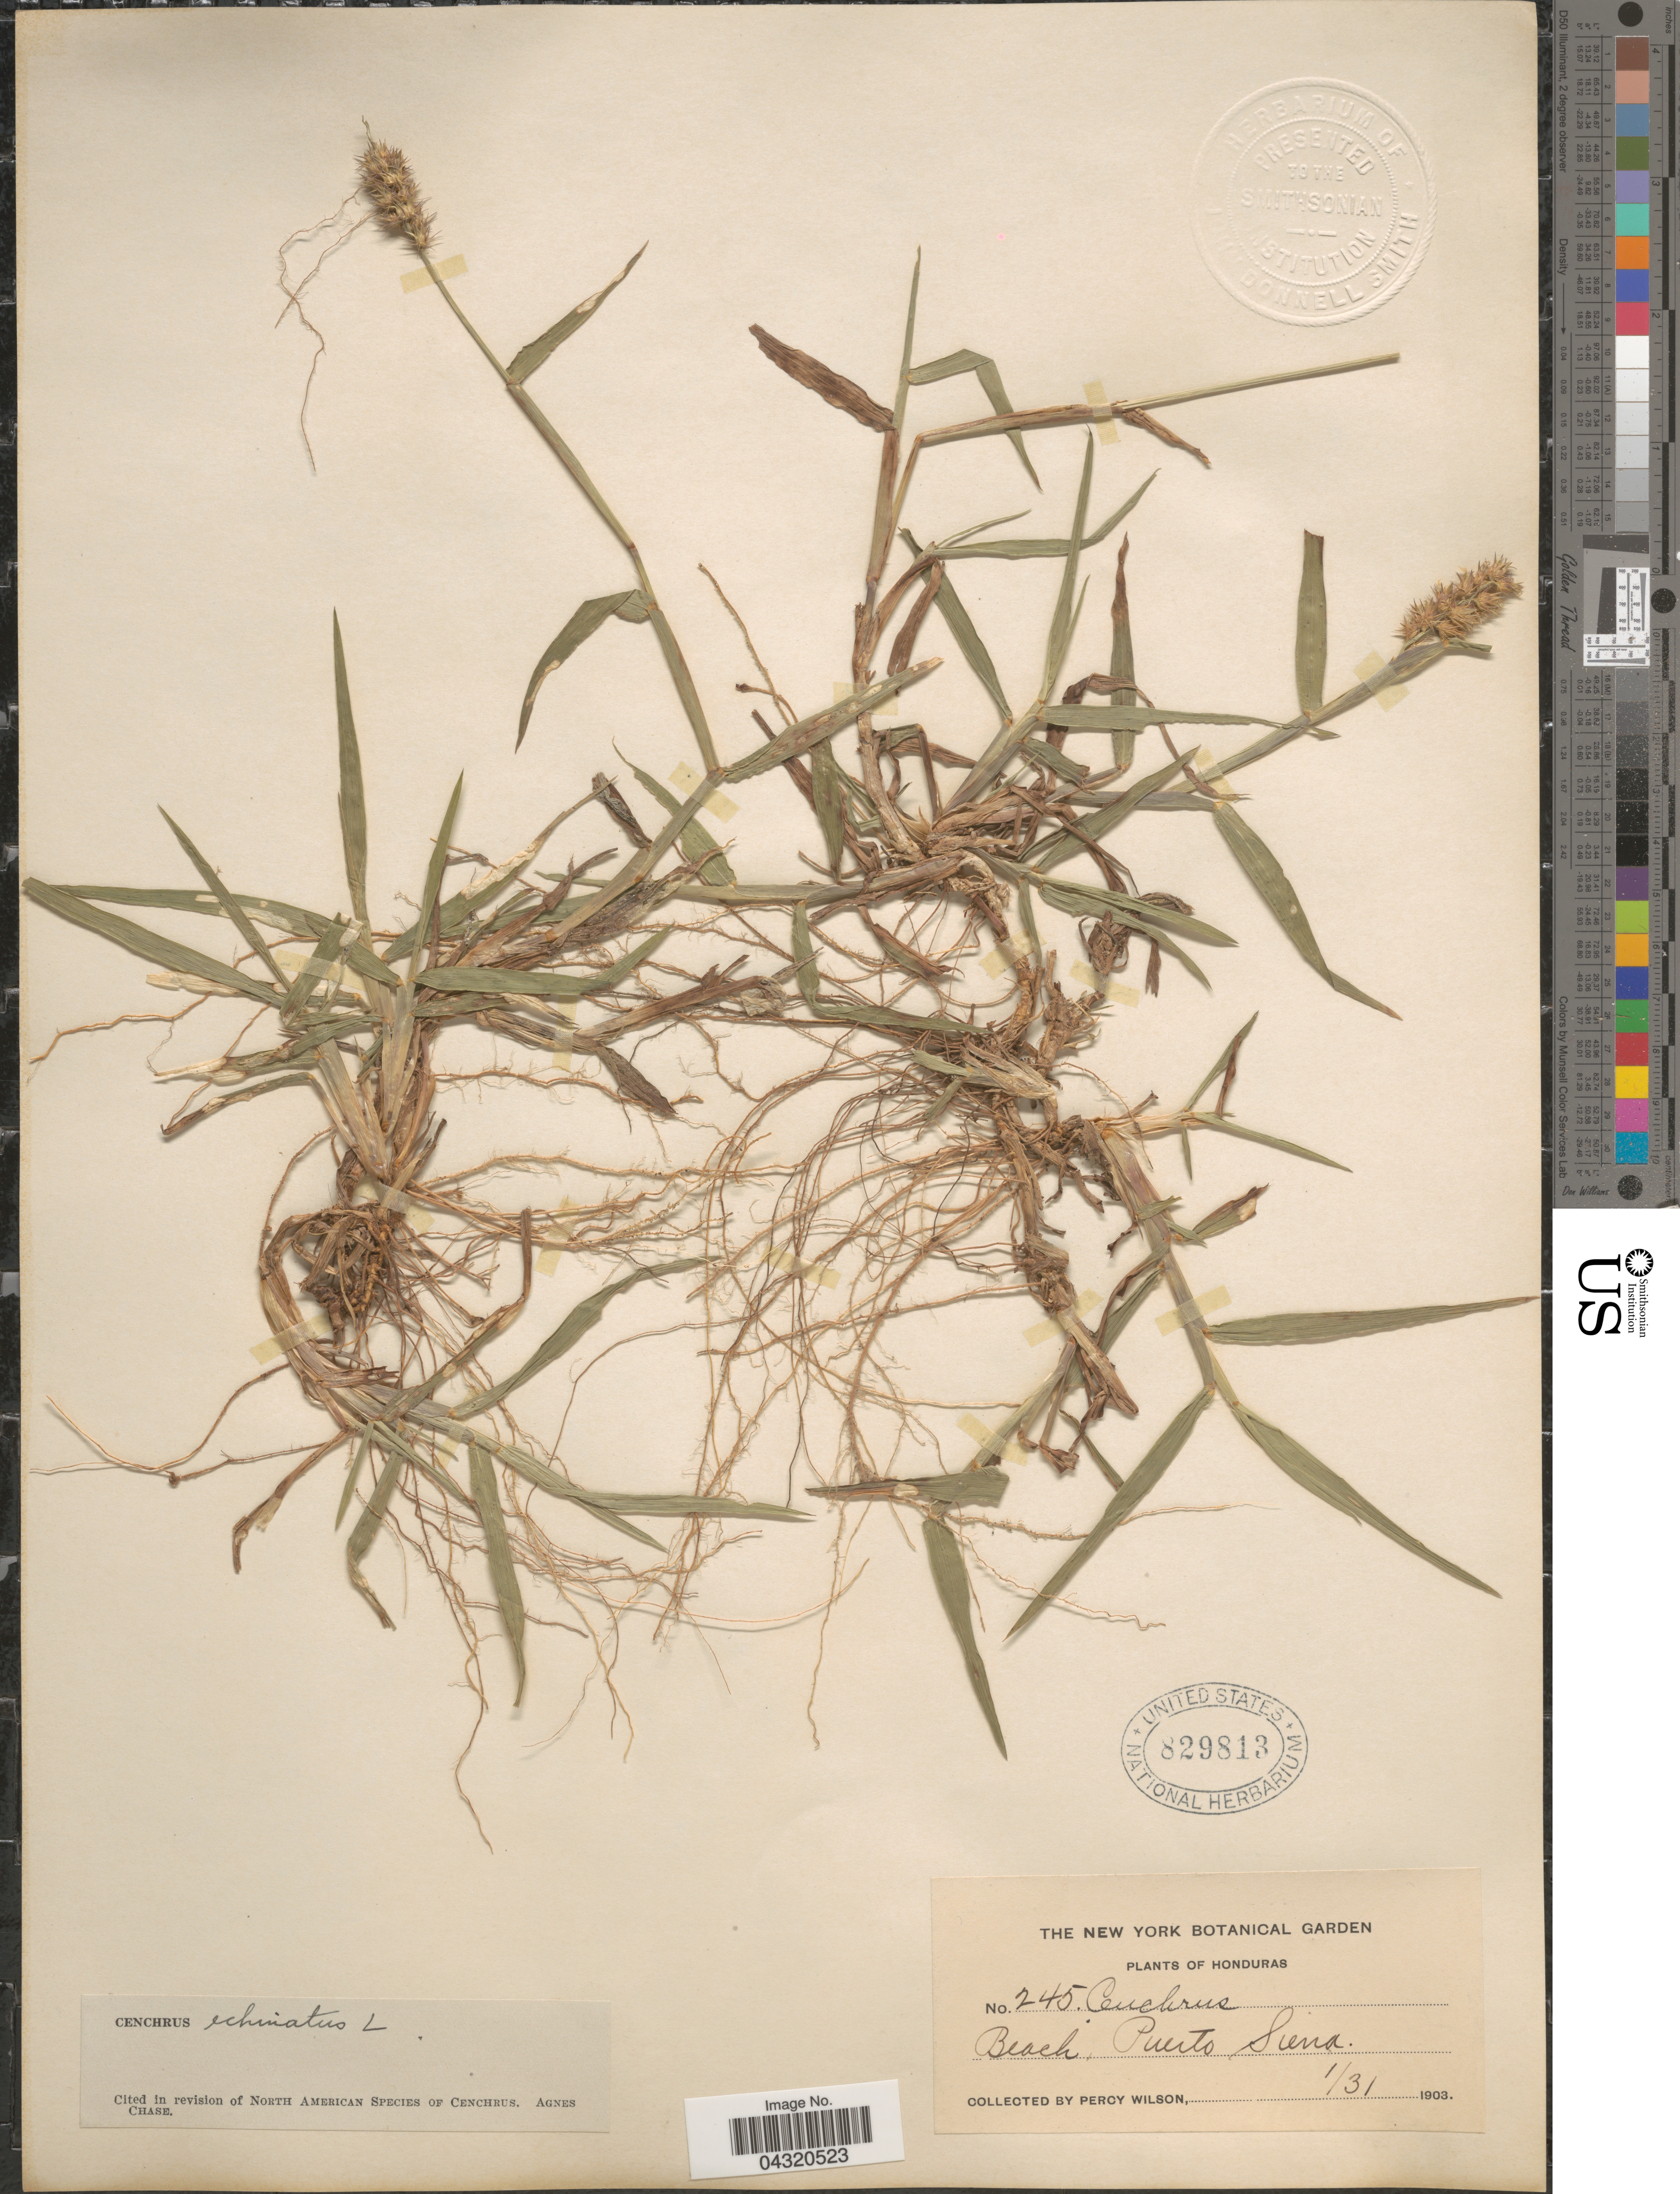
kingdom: Plantae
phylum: Tracheophyta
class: Liliopsida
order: Poales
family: Poaceae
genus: Cenchrus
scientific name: Cenchrus echinatus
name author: L.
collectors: P. Wilson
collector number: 245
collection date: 1903-01-31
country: Honduras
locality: Beach, Puerto Sierra.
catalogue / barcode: US 829813